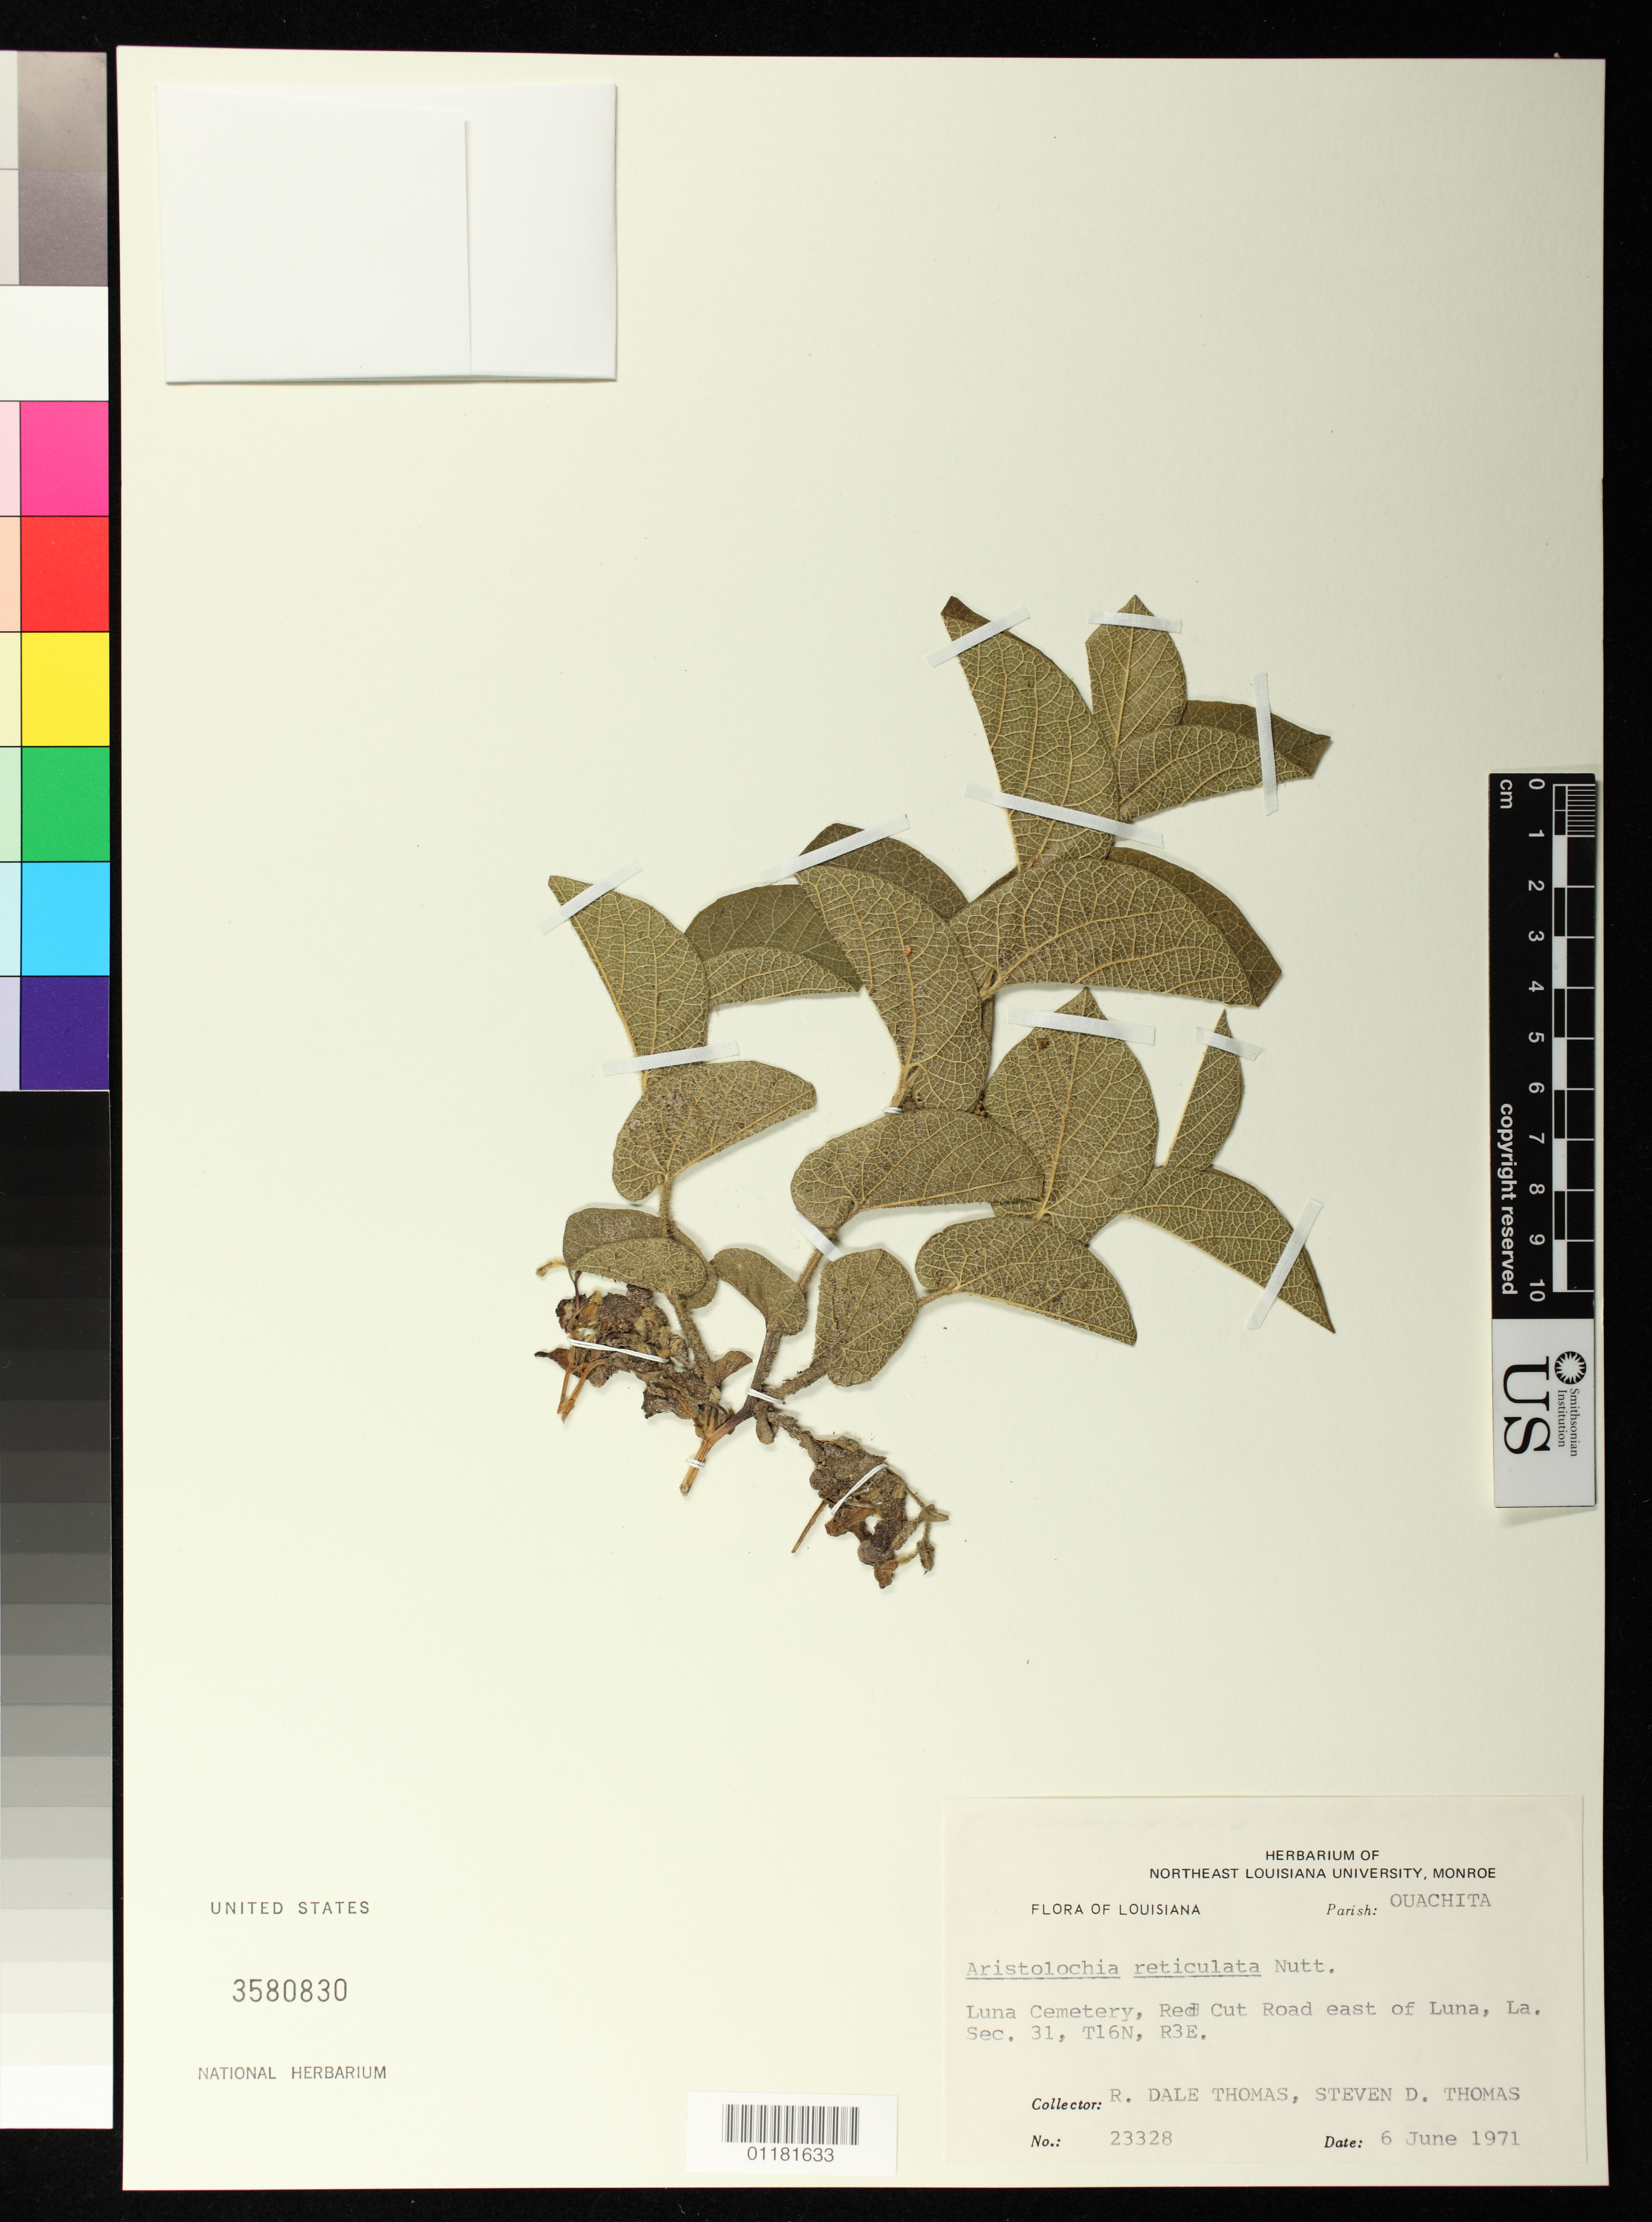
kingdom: Plantae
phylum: Tracheophyta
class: Magnoliopsida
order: Piperales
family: Aristolochiaceae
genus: Aristolochia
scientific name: Aristolochia reticulata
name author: Nutt.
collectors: R. Thomas & S. D. Thomas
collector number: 23328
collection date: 1971-06-06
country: United States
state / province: Louisiana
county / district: Ouachita Parish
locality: Luna Cemetery, Red Cut Road east of Luna Sec. 31, T16N, R3E. Ouachita Parish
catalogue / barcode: US 3580830